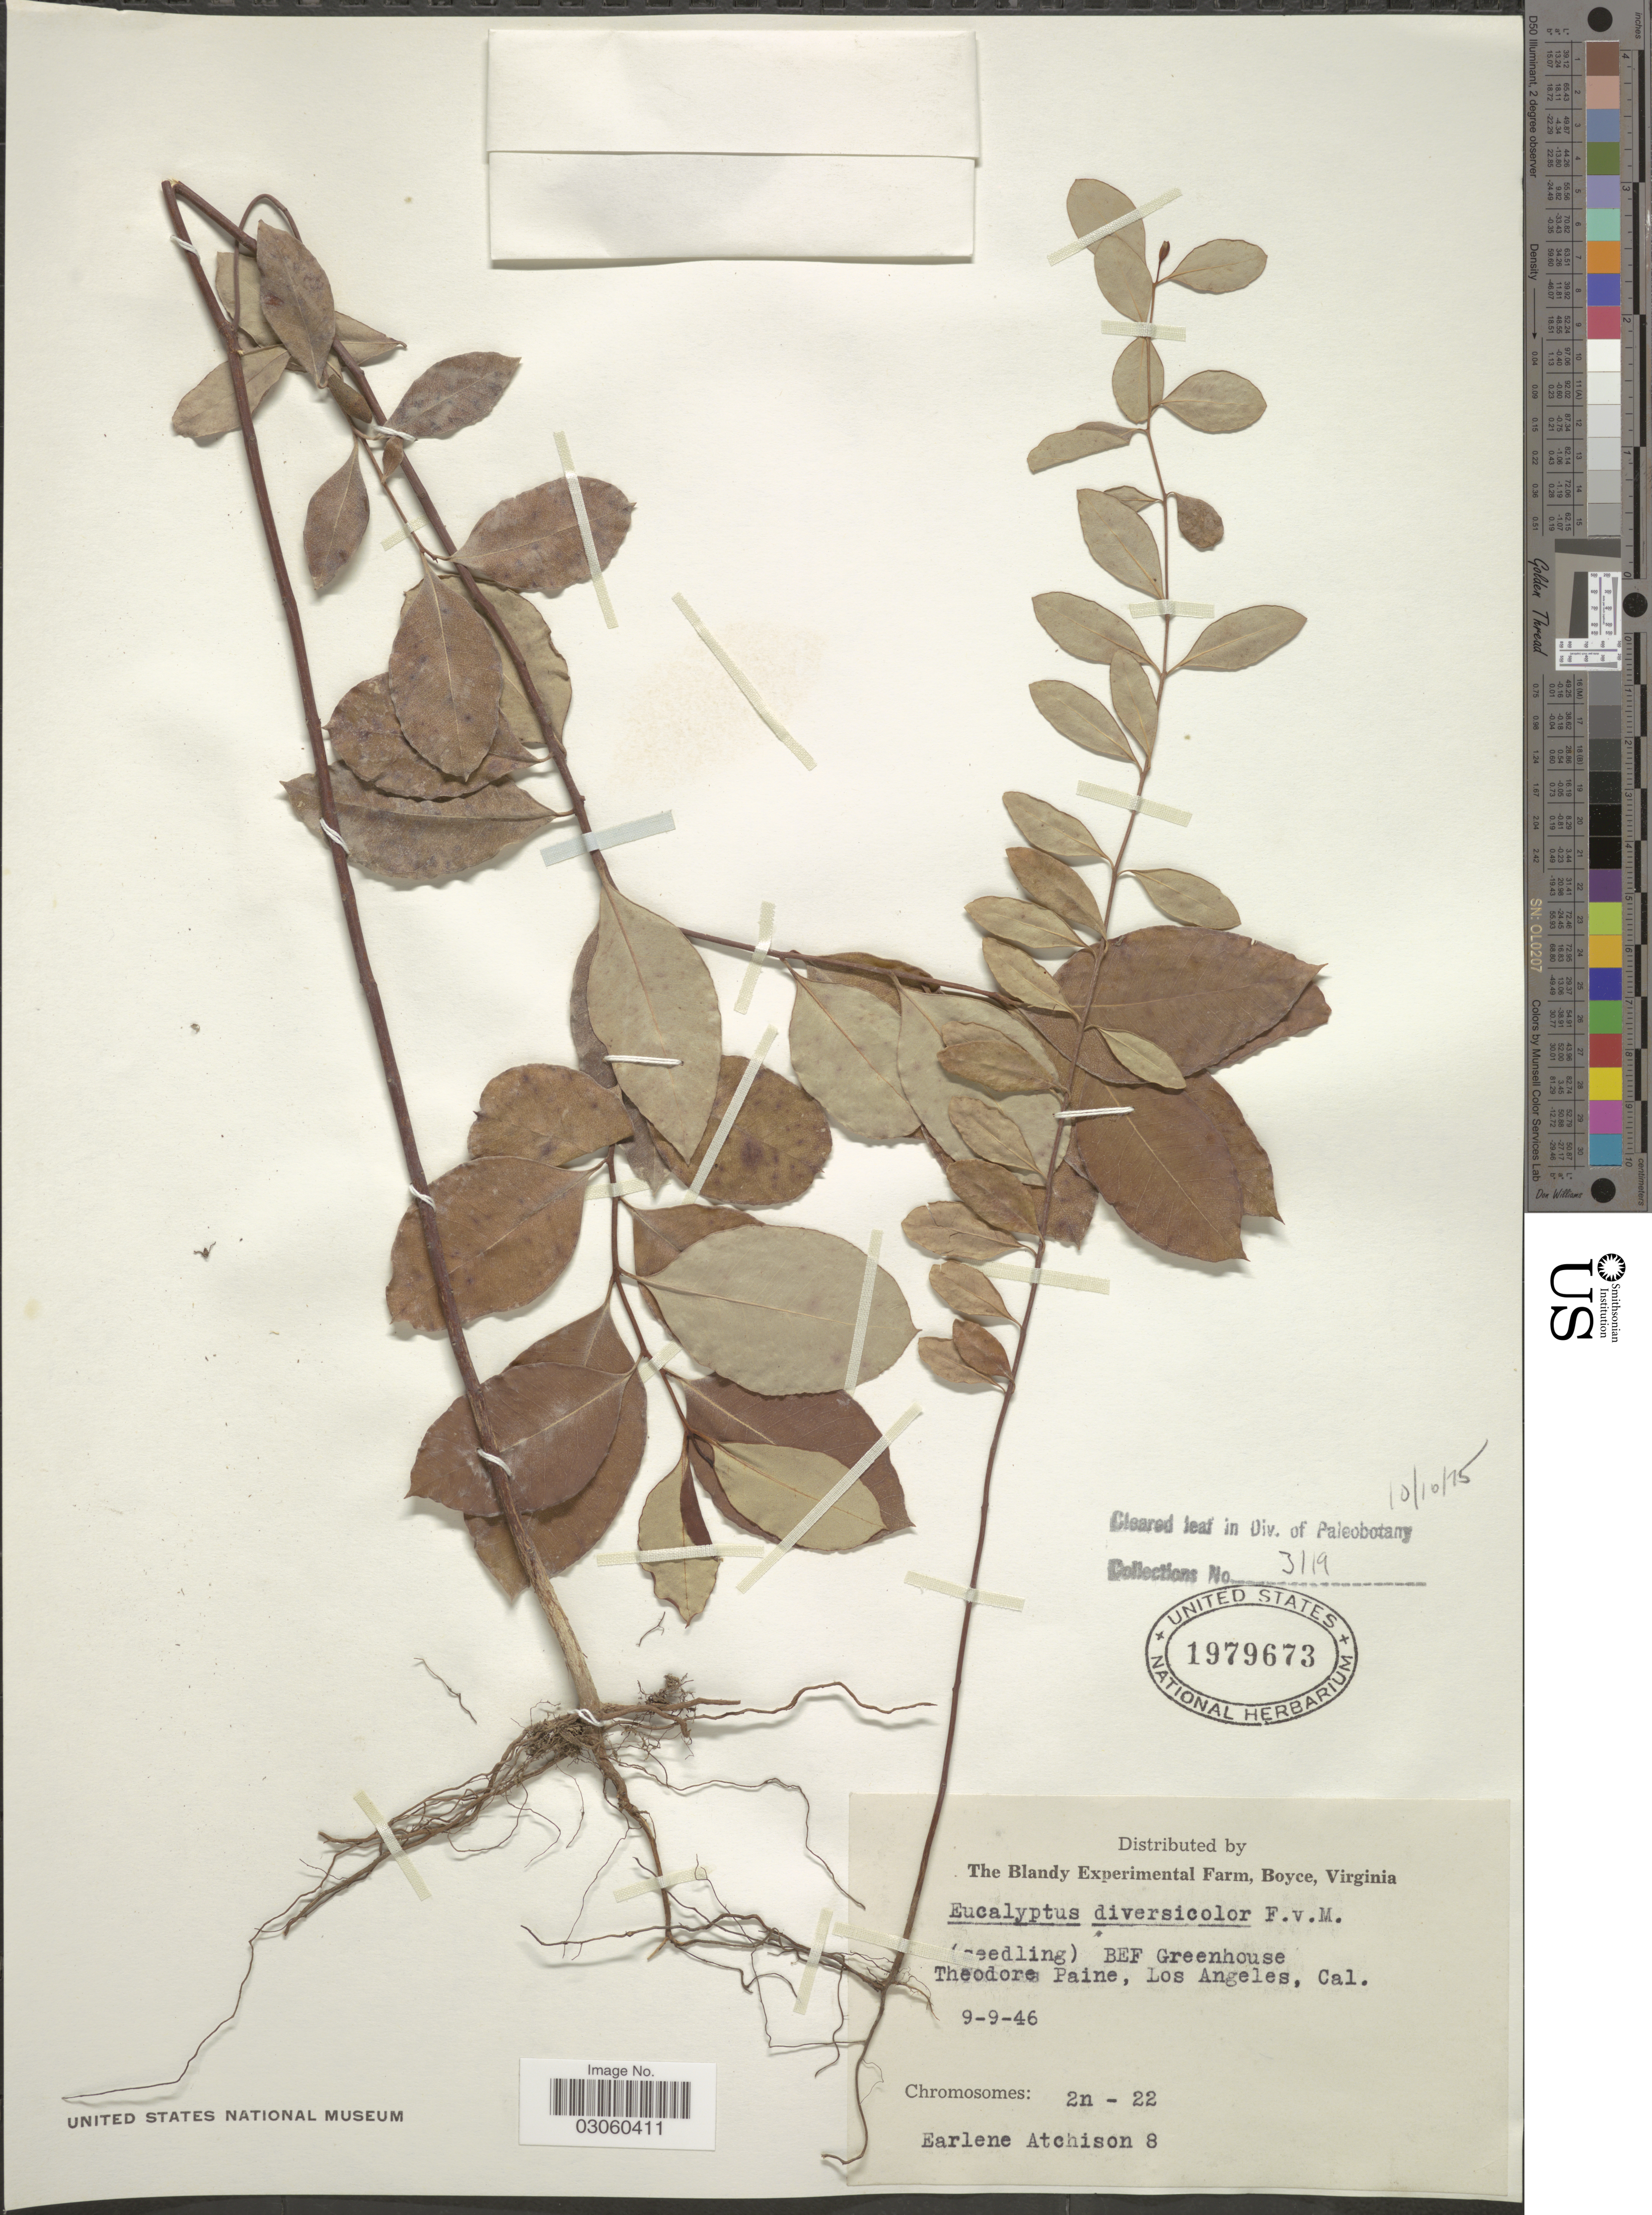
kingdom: Plantae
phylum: Tracheophyta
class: Magnoliopsida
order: Myrtales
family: Myrtaceae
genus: Eucalyptus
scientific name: Eucalyptus diversicolor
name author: F. Muell.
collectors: E. Atchison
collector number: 8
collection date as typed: Transcribed d/m/y: 9/9/46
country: United States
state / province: Virginia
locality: The Blandy Experimental Farm, Boyce, Virginia.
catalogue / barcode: US 1979673